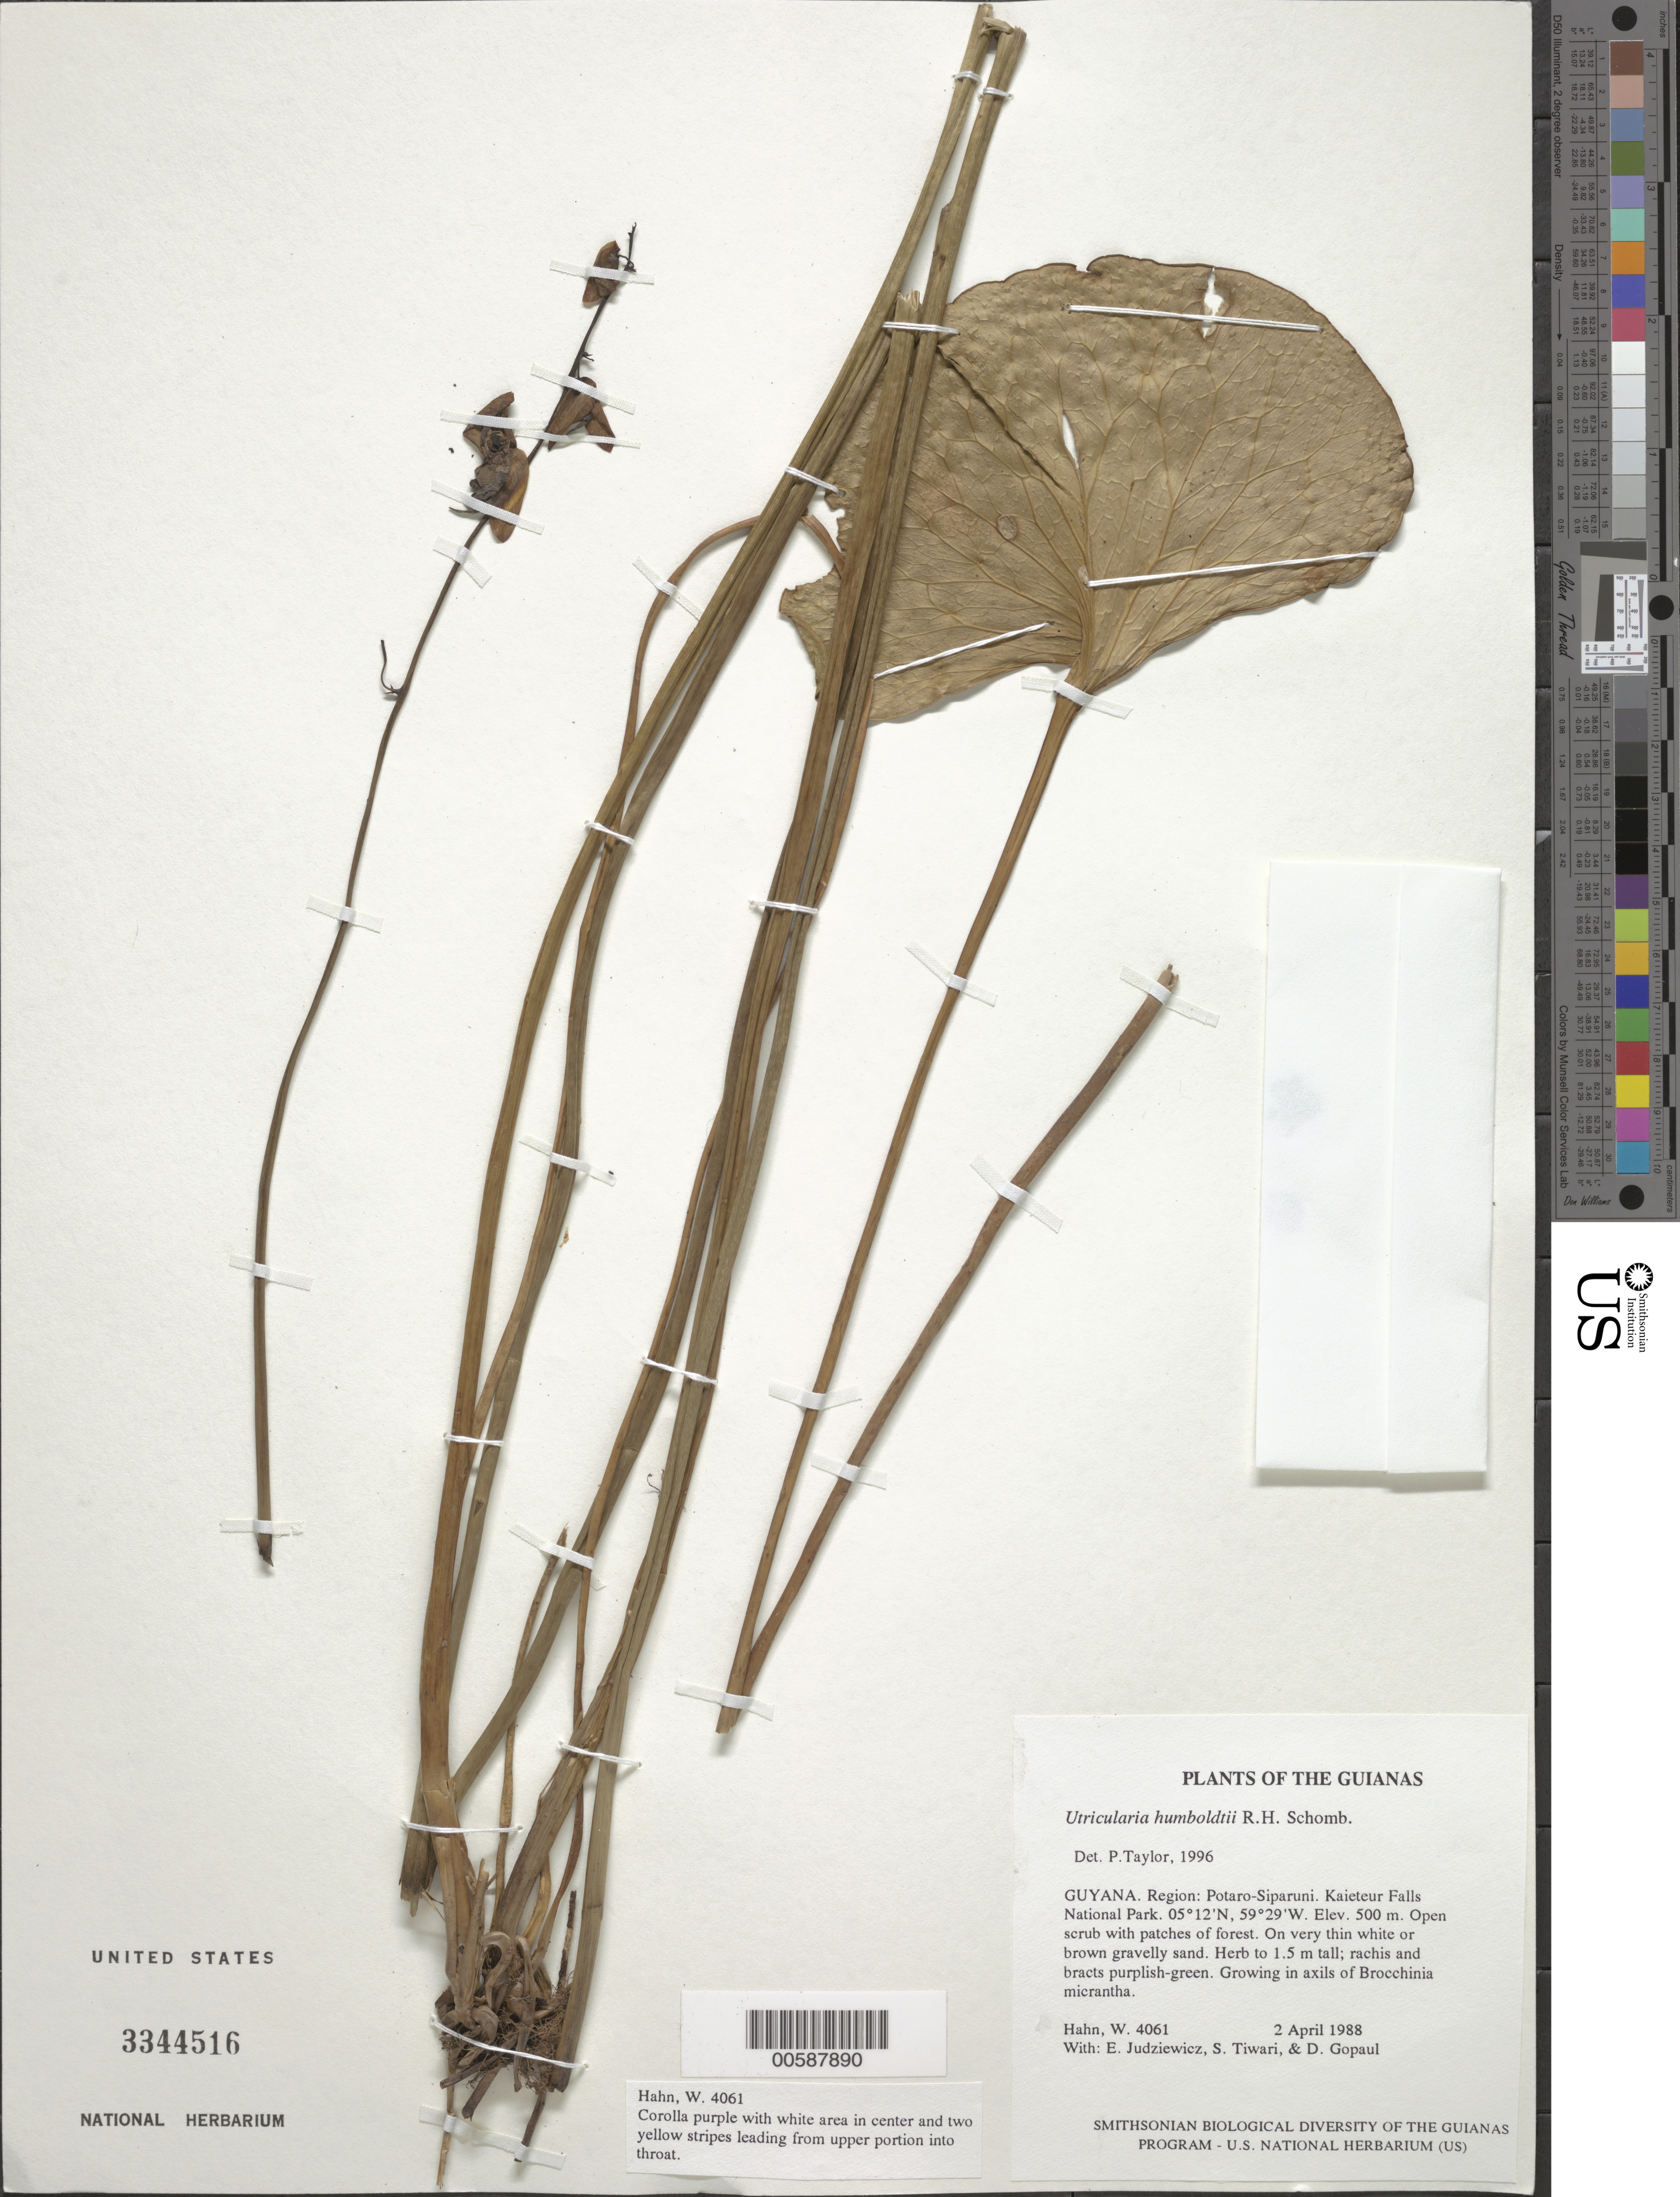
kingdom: Plantae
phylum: Tracheophyta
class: Magnoliopsida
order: Lamiales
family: Lentibulariaceae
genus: Utricularia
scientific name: Utricularia humboldtii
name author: R.H. Schomb.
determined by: Taylor, P.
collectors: W. Hahn, E. J. Judziewicz, S. Tiwari & D. Gopaul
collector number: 4061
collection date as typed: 2 April 1988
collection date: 1988-04-02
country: Guyana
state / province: Potaro-Siparuni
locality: Kaieteur Falls National Park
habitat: Open scrub with patches of forest. On very thin white or brown gravelly sand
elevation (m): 500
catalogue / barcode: US 3344516